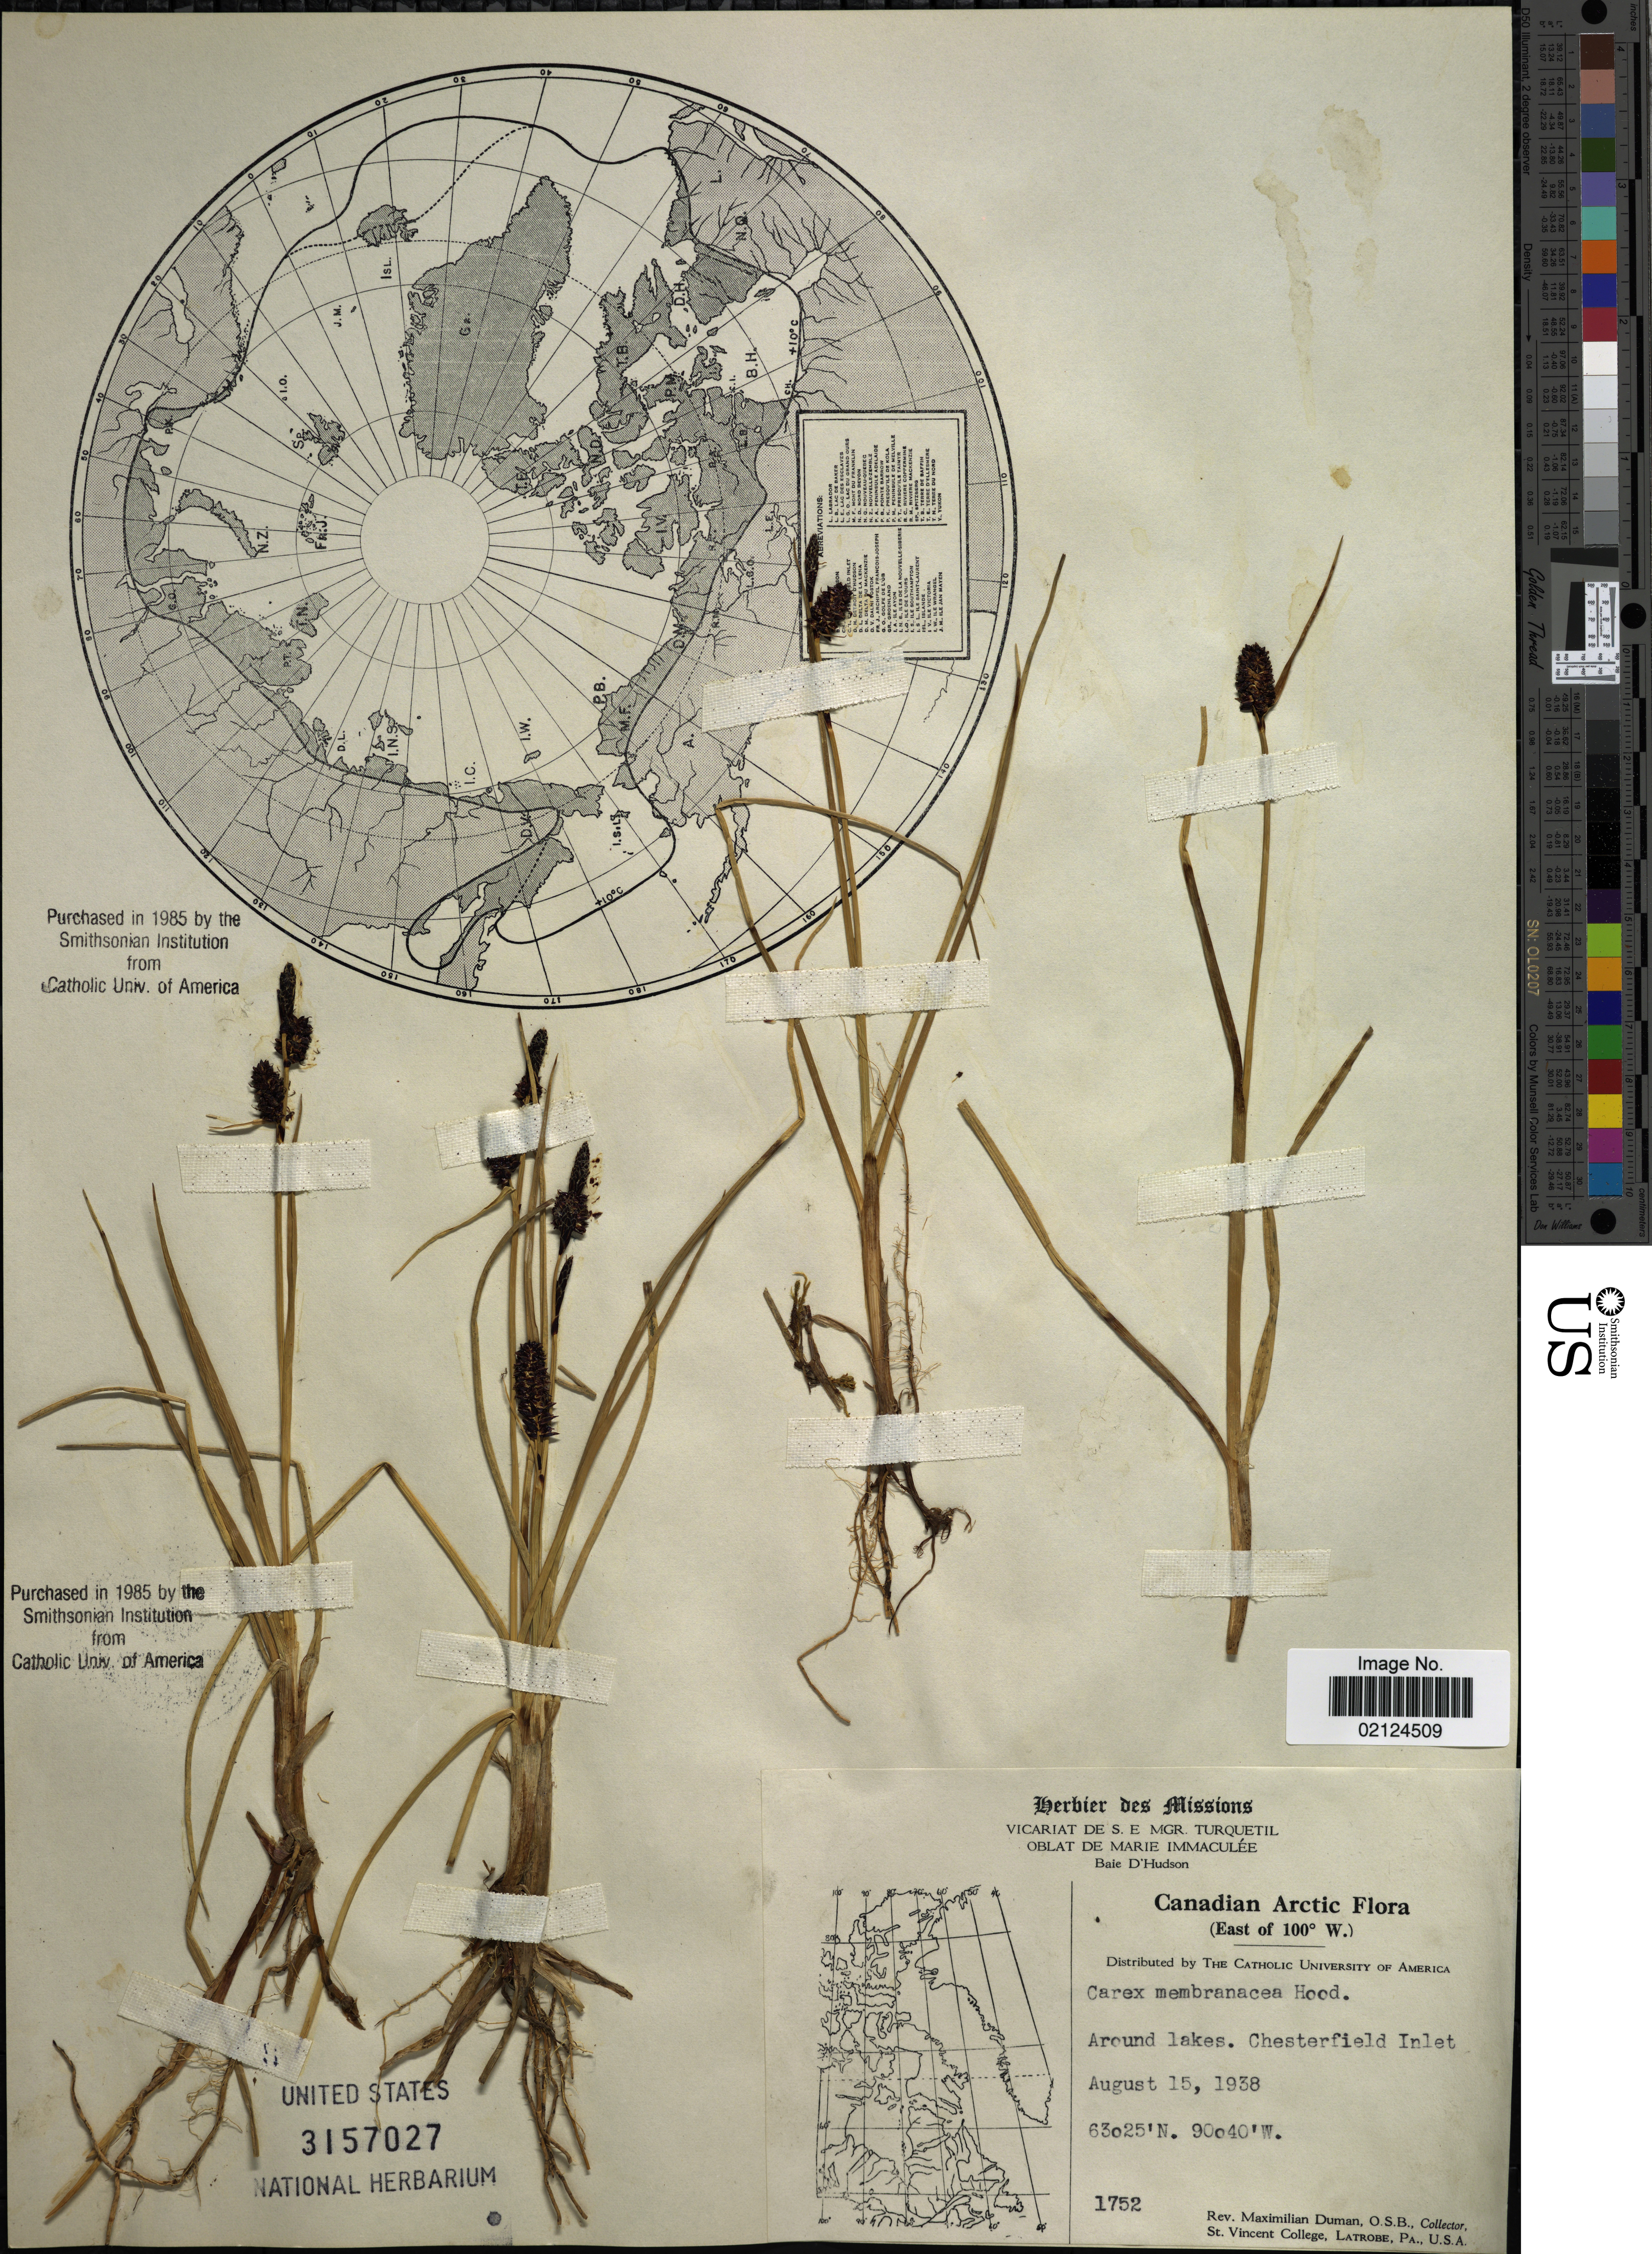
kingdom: Plantae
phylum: Tracheophyta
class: Liliopsida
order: Poales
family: Cyperaceae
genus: Carex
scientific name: Carex membranacea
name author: Hook.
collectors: M. Duman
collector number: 1752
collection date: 1938-08-15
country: Canada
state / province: Nunavut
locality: Arctic, (East of 100° W.) Around lakes. Chesterfield Inlet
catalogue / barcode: US 3157027